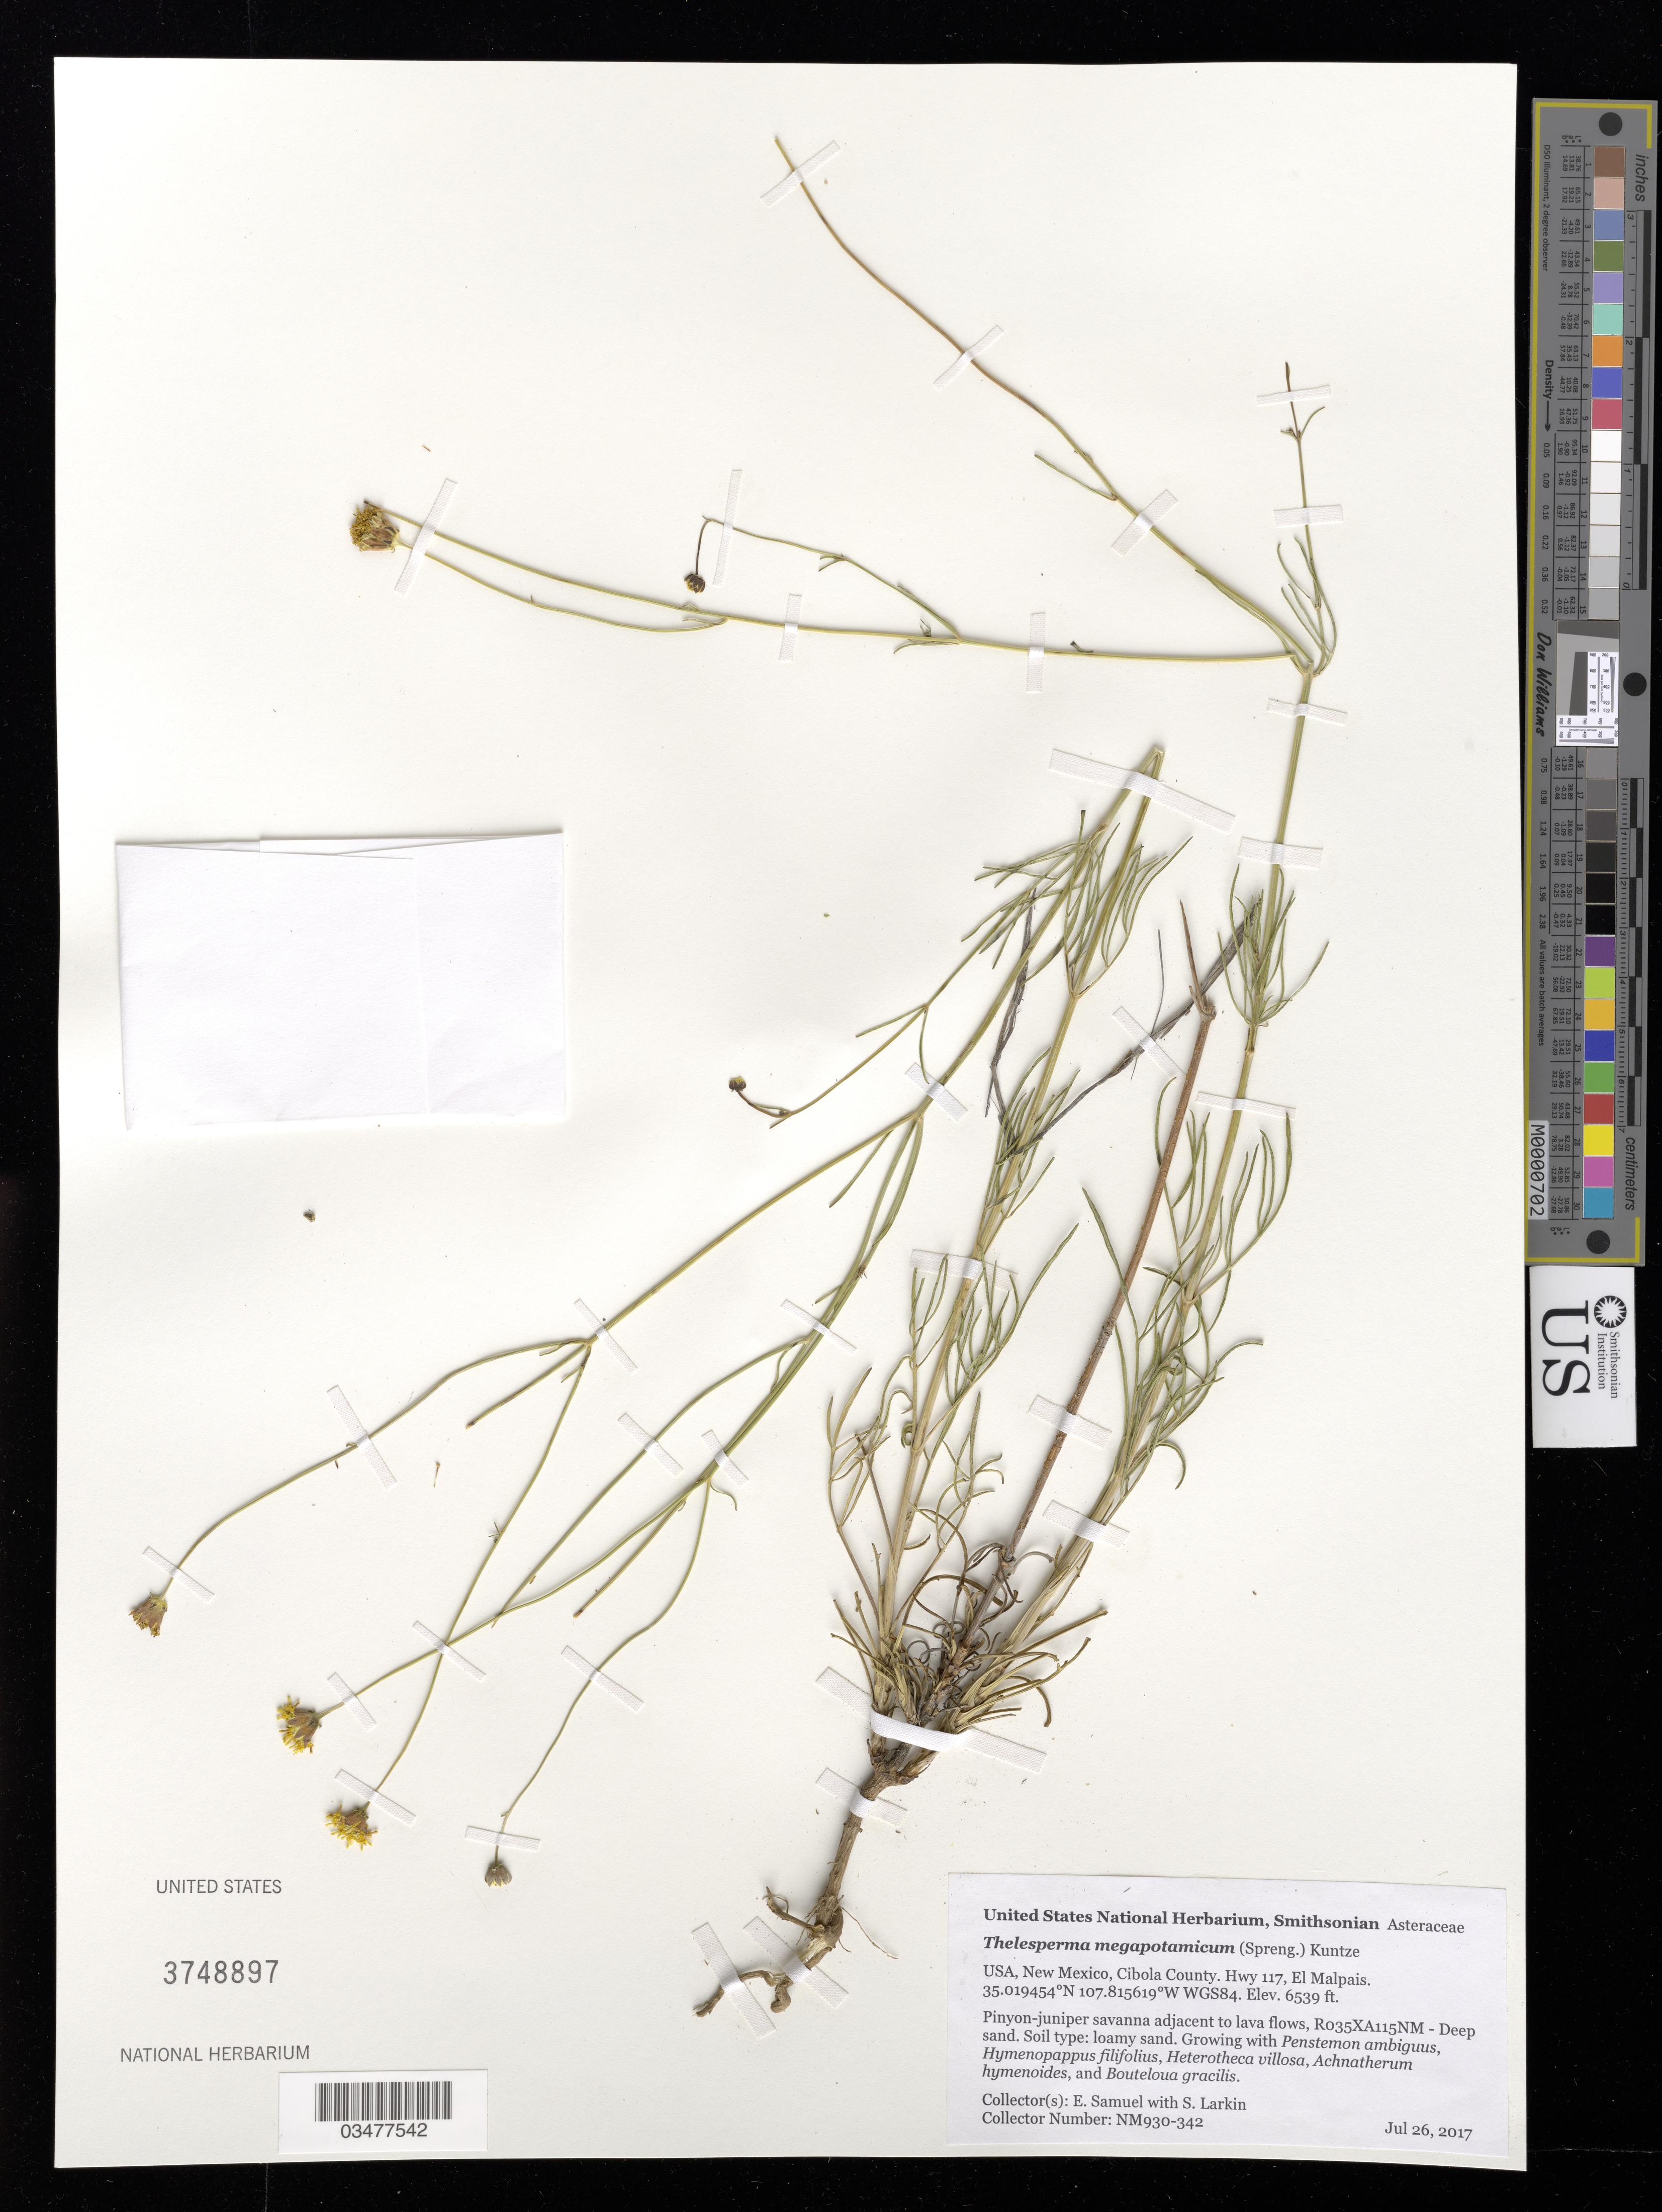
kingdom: Plantae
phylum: Tracheophyta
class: Magnoliopsida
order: Asterales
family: Asteraceae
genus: Thelesperma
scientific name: Thelesperma megapotamicum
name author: (Spreng.) Herter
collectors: E. Samuel & S. Larkin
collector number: NM930-342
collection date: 2017-07-26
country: United States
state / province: New Mexico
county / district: Cibola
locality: BLM, El Malpais, Highway 117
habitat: R035XA115NM - Deep sand. Loamy sand. Pinyon-juniper savanna adjacent to lava flows.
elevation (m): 1993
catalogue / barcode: US 3748897